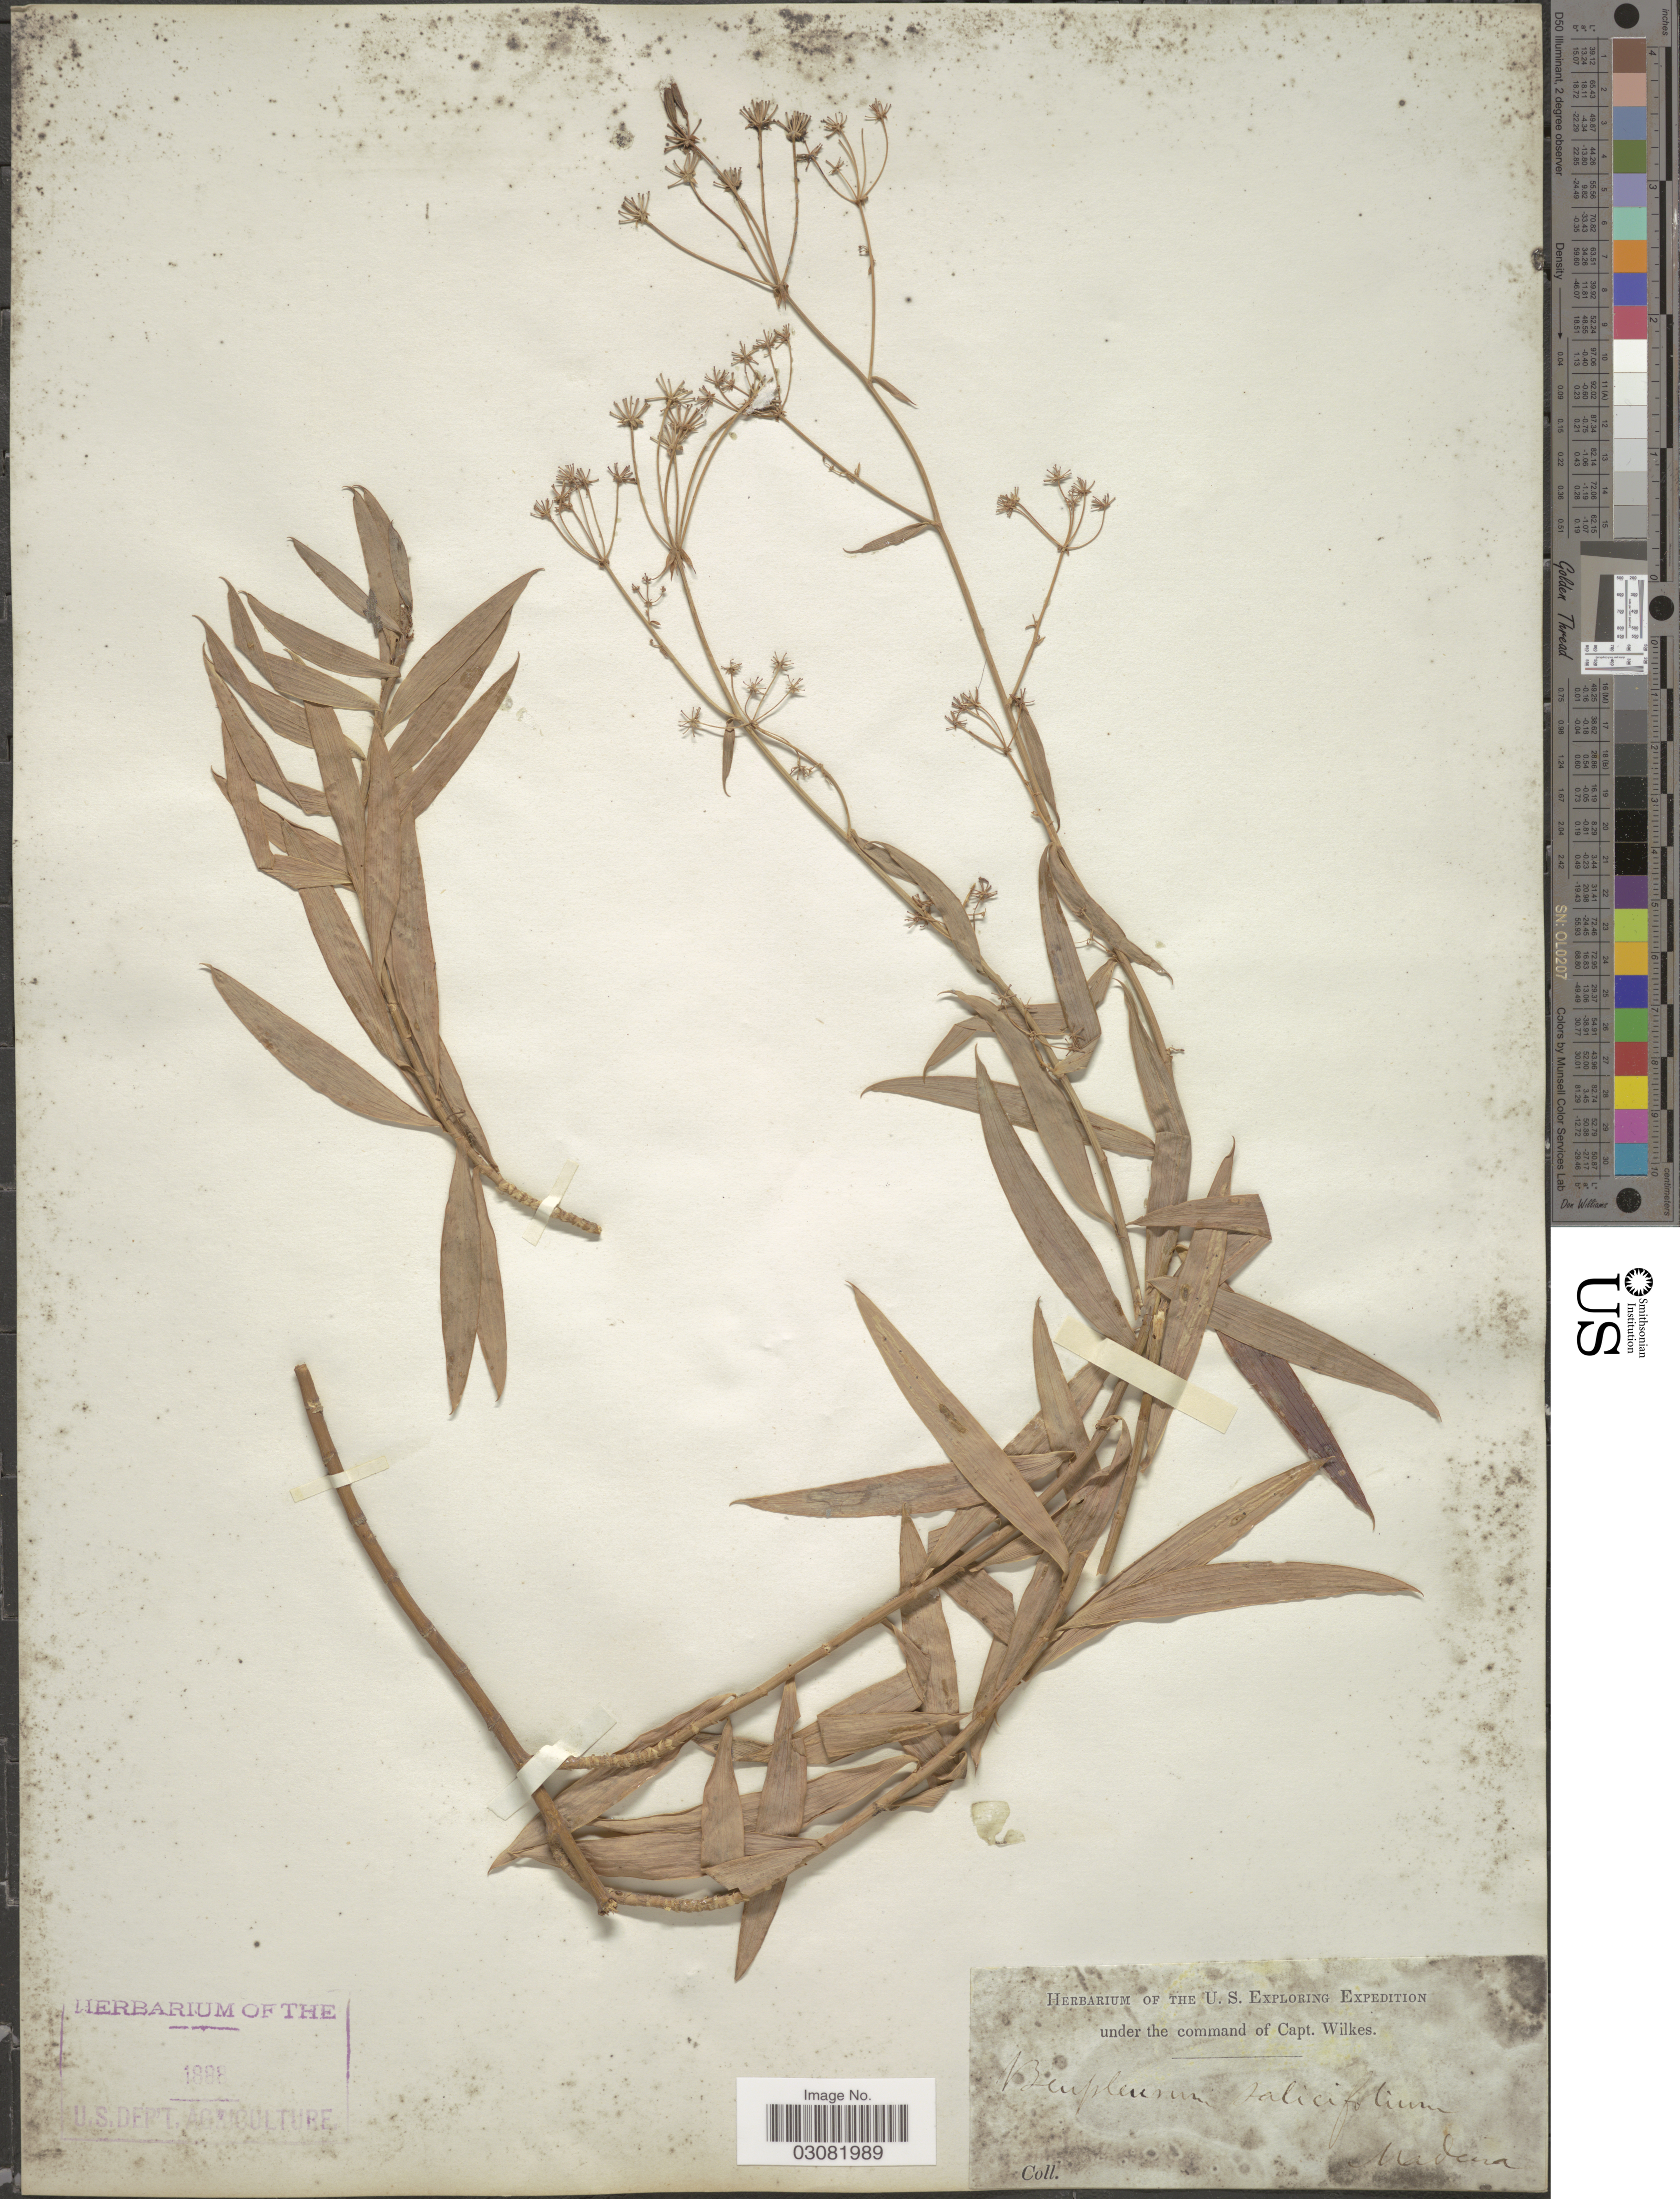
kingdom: Plantae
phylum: Tracheophyta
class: Magnoliopsida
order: Apiales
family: Apiaceae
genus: Bupleurum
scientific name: Bupleurum salicifolium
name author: R. Br.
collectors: Ex herb. of the U. S. Exploring Expedition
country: Portugal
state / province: Madeira (Aut. Reg.)